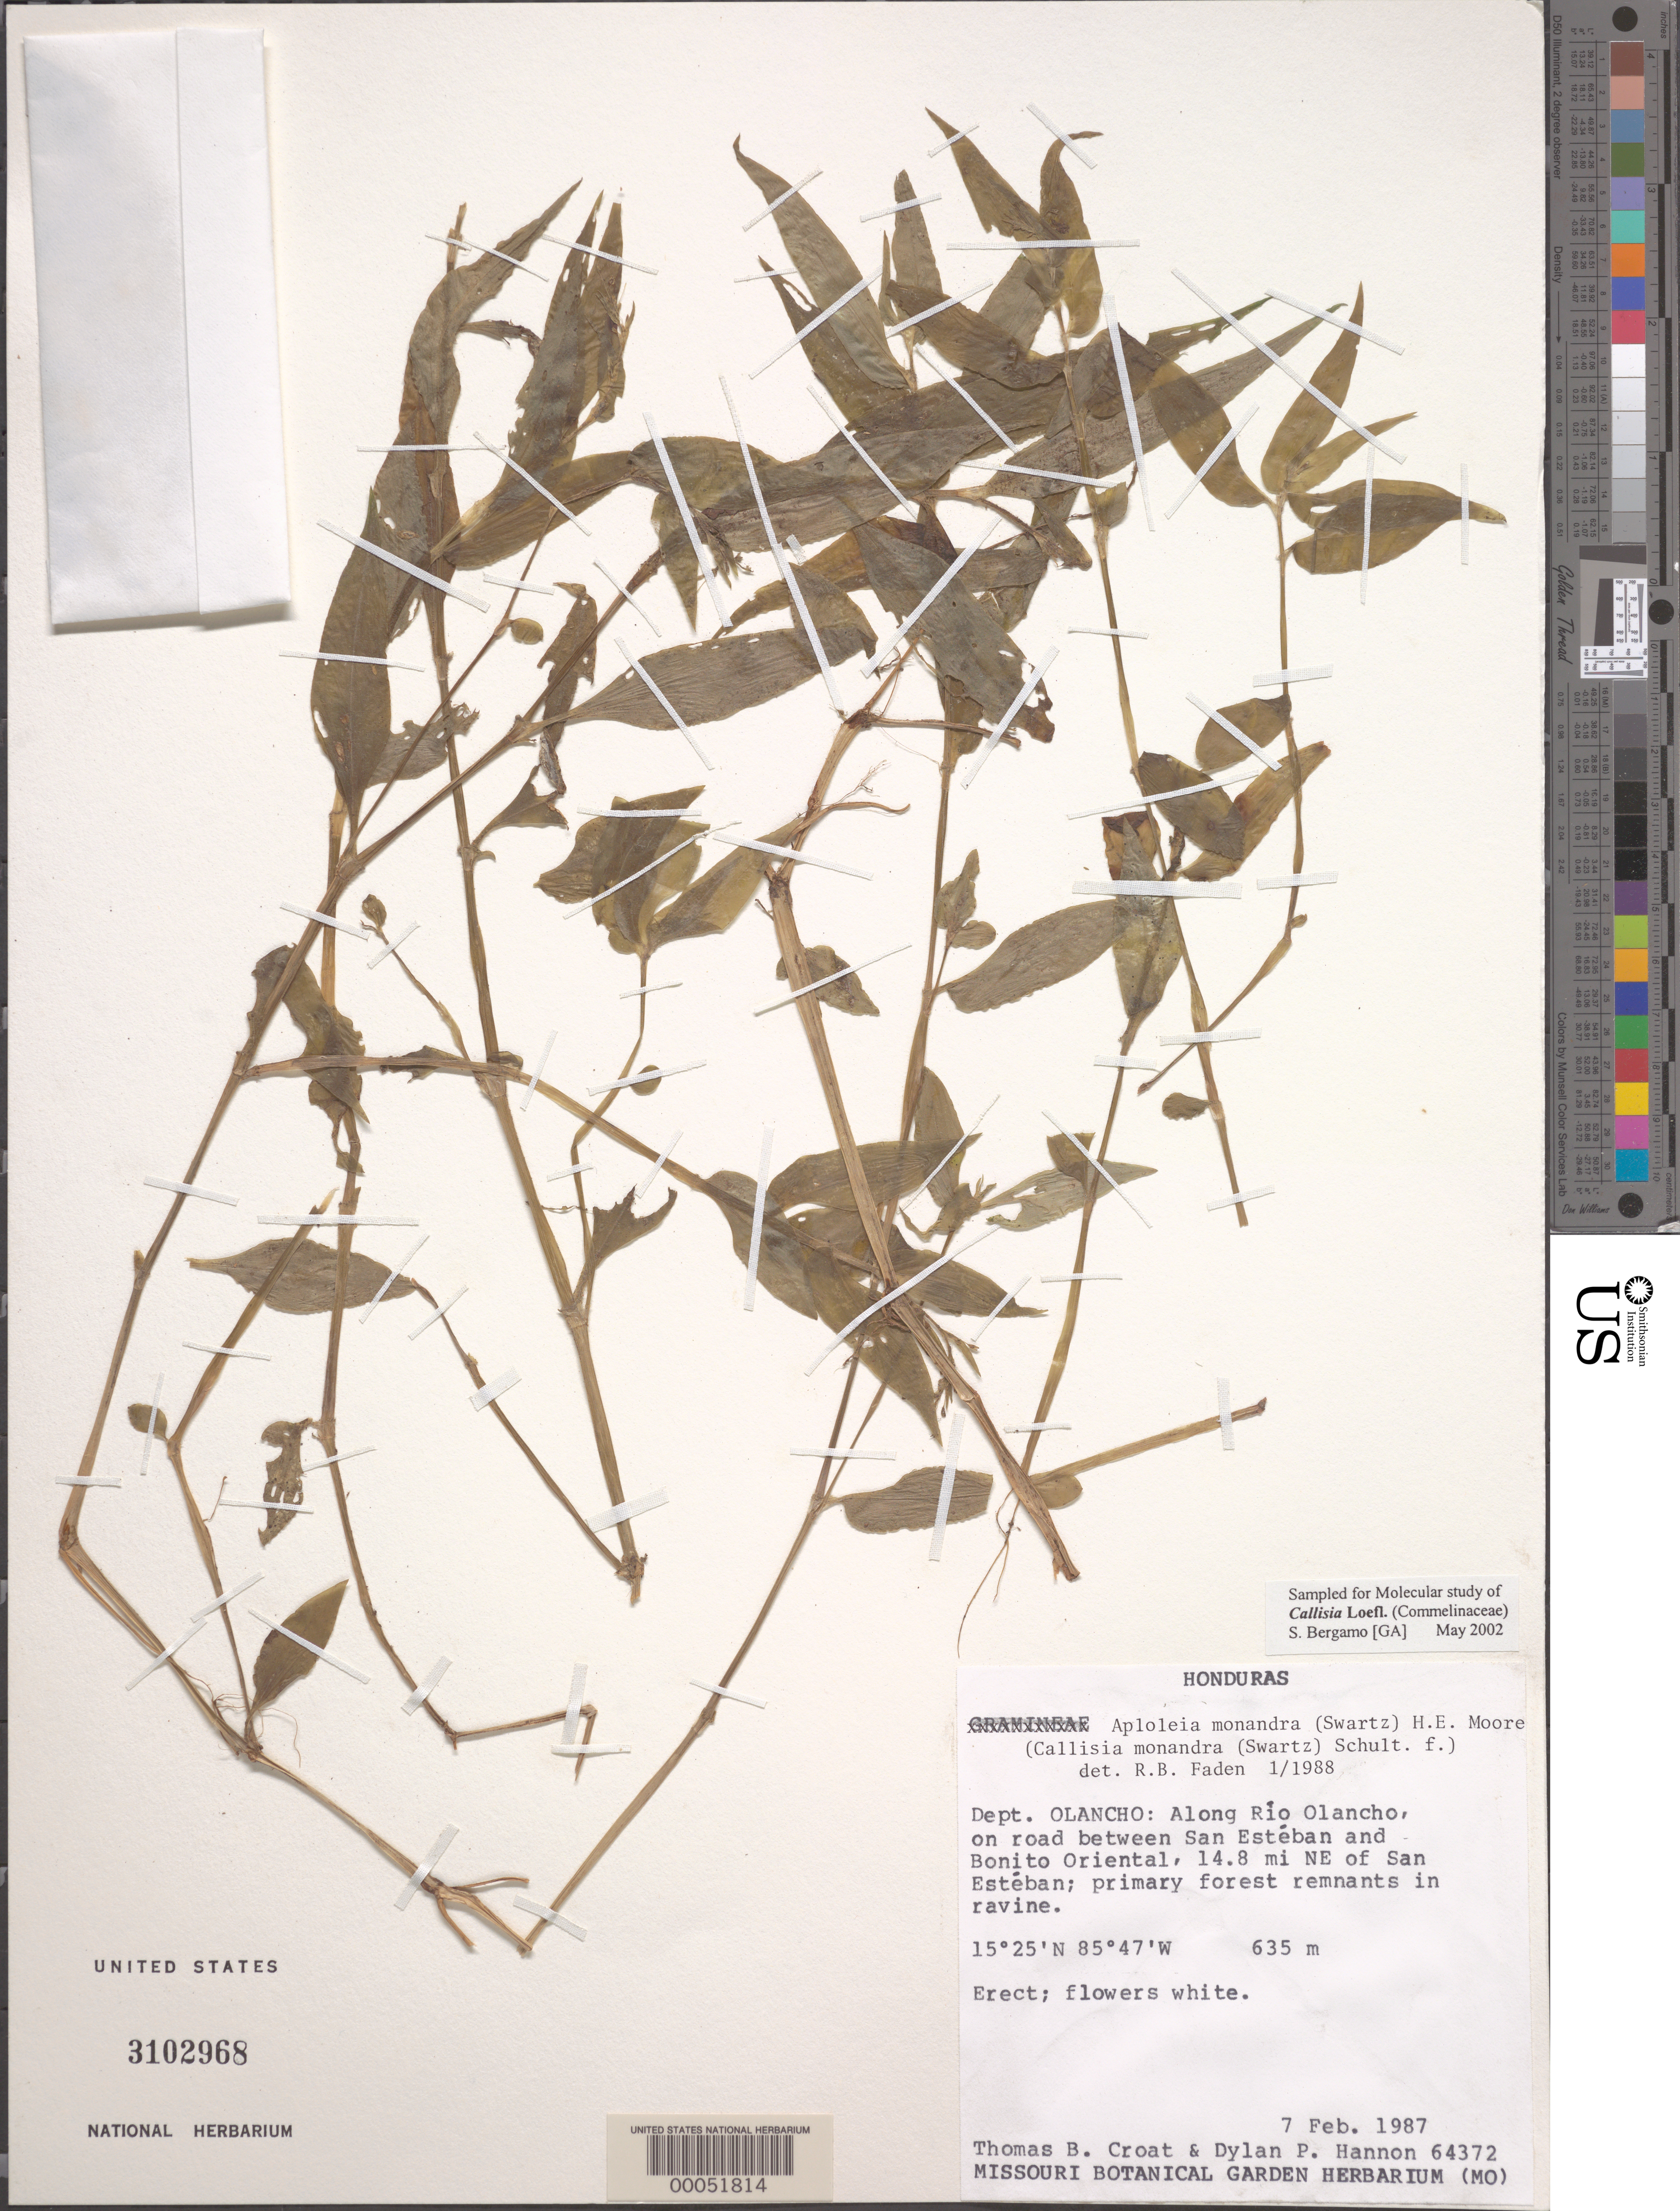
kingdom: Plantae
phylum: Tracheophyta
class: Liliopsida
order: Commelinales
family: Commelinaceae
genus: Callisia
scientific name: Callisia monandra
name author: (Sw.) Schult. & Schult. f.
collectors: T. B. Croat & D. Hannon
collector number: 64372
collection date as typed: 07 Feb 1987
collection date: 1987-02-07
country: Honduras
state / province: Olancho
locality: Along río Olancho, between San Esteban and Bonito Oriental, 14.8 mi. NE of San Esteban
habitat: Primary forest remnants in ravine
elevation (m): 635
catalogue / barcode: US 3102968